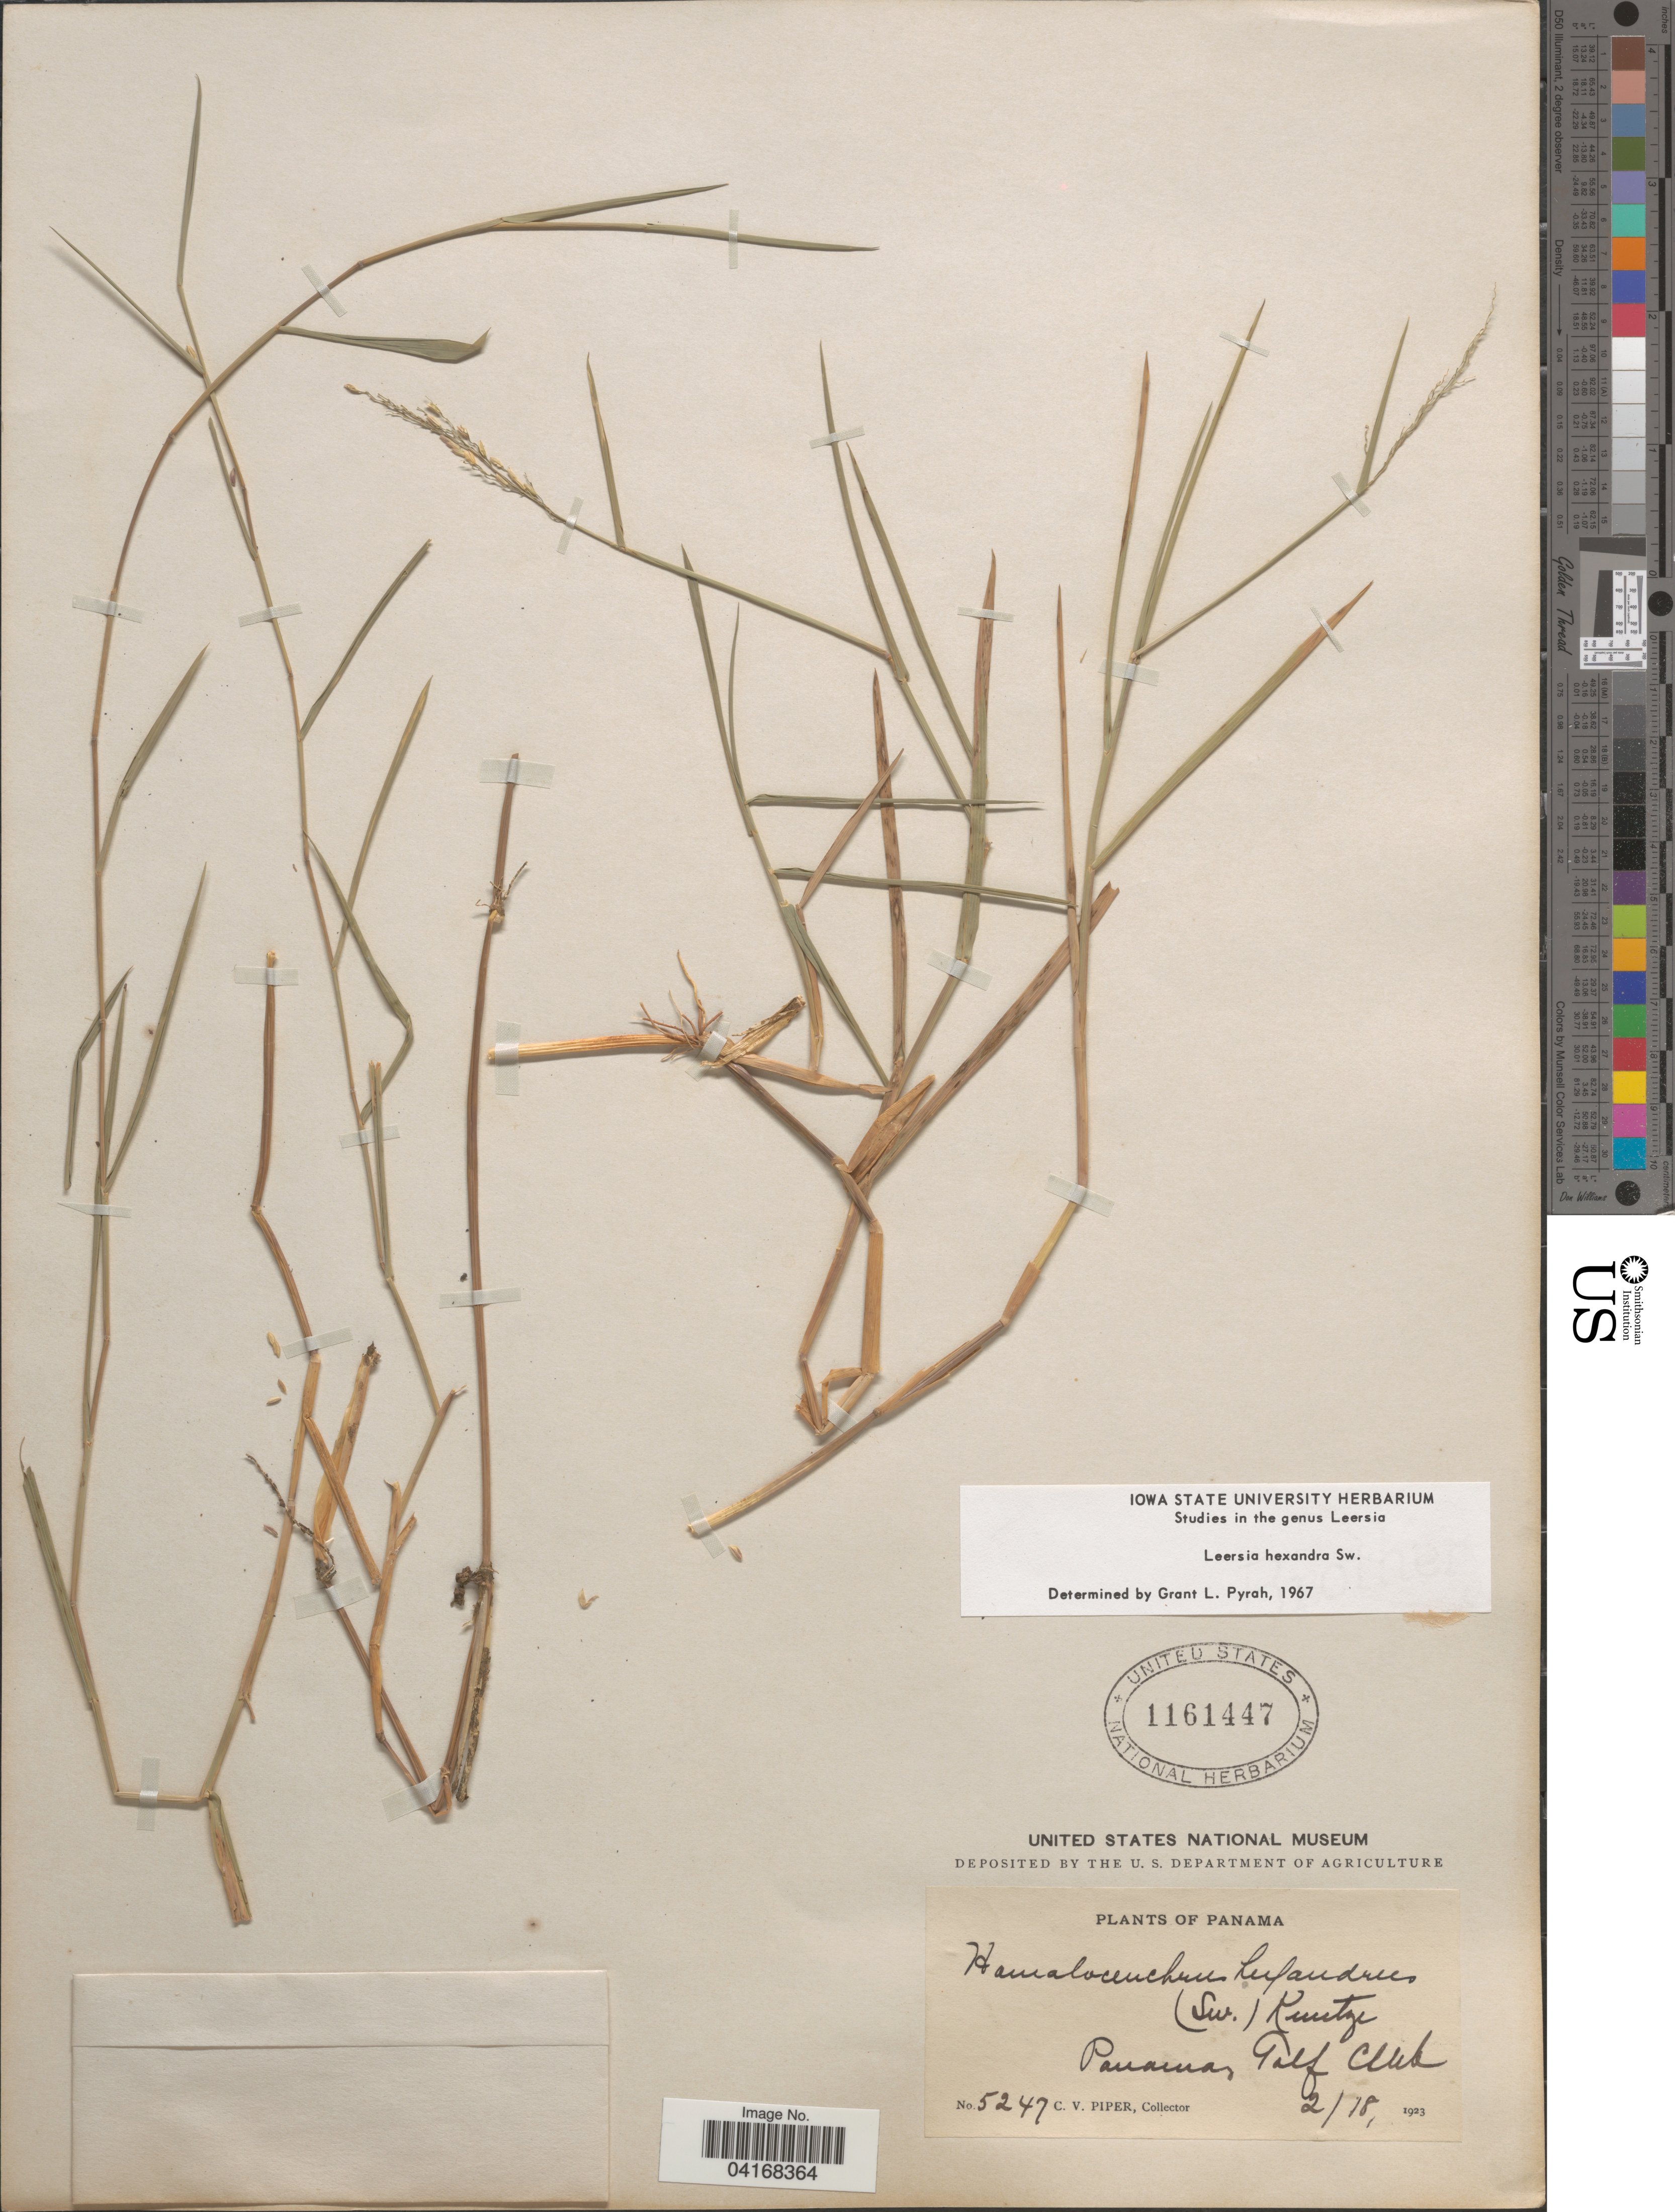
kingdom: Plantae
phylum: Tracheophyta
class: Liliopsida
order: Poales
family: Poaceae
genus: Leersia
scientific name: Leersia hexandra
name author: Sw.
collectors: C. V. Piper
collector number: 5247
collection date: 1923-02-18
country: Panama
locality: Panamas Golf Club.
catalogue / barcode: US 1161447